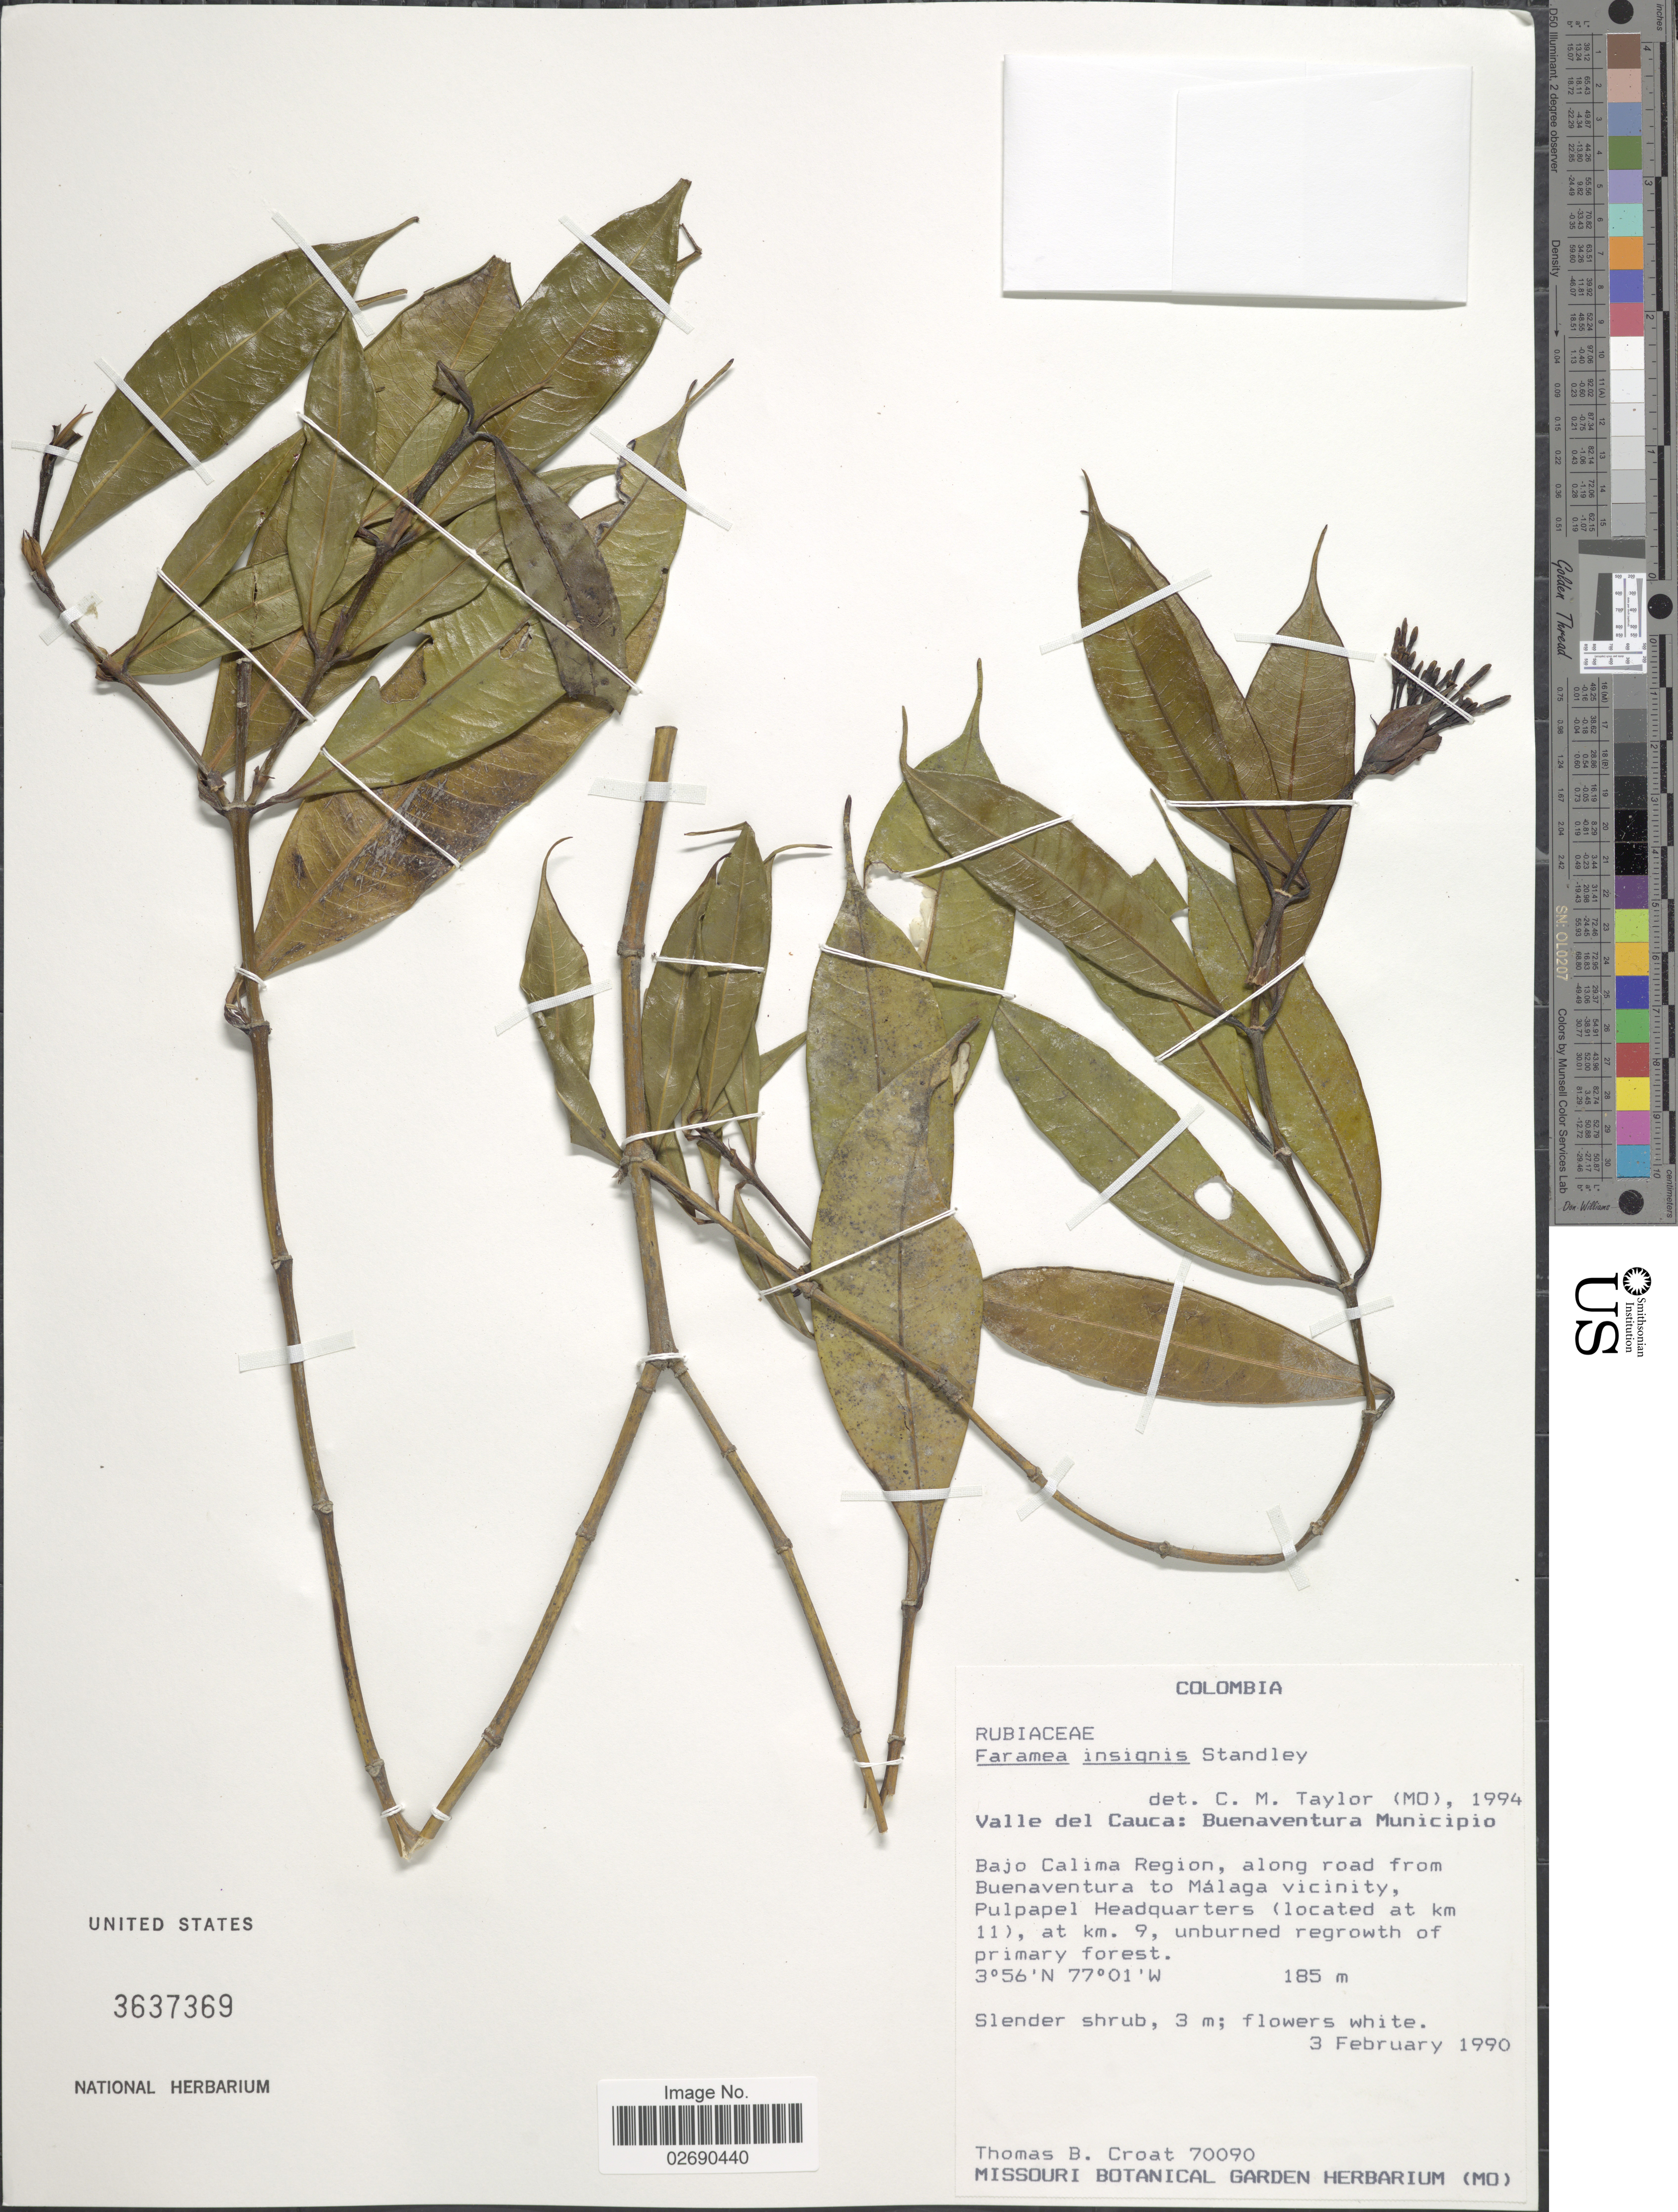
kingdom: Plantae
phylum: Tracheophyta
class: Magnoliopsida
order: Gentianales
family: Rubiaceae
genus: Faramea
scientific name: Faramea insignis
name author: Standl.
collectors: T. B. Croat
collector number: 70090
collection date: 1990-02-03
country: Colombia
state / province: Valle del Cauca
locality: Buenaventura Municipio, Bajo Calima Region, along road from Buenaventura to Málaga vicinity, Pulpapel Headquarters (located at km 11), at km 9, unburned regrowth of primary forest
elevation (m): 185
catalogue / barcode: US 3637369